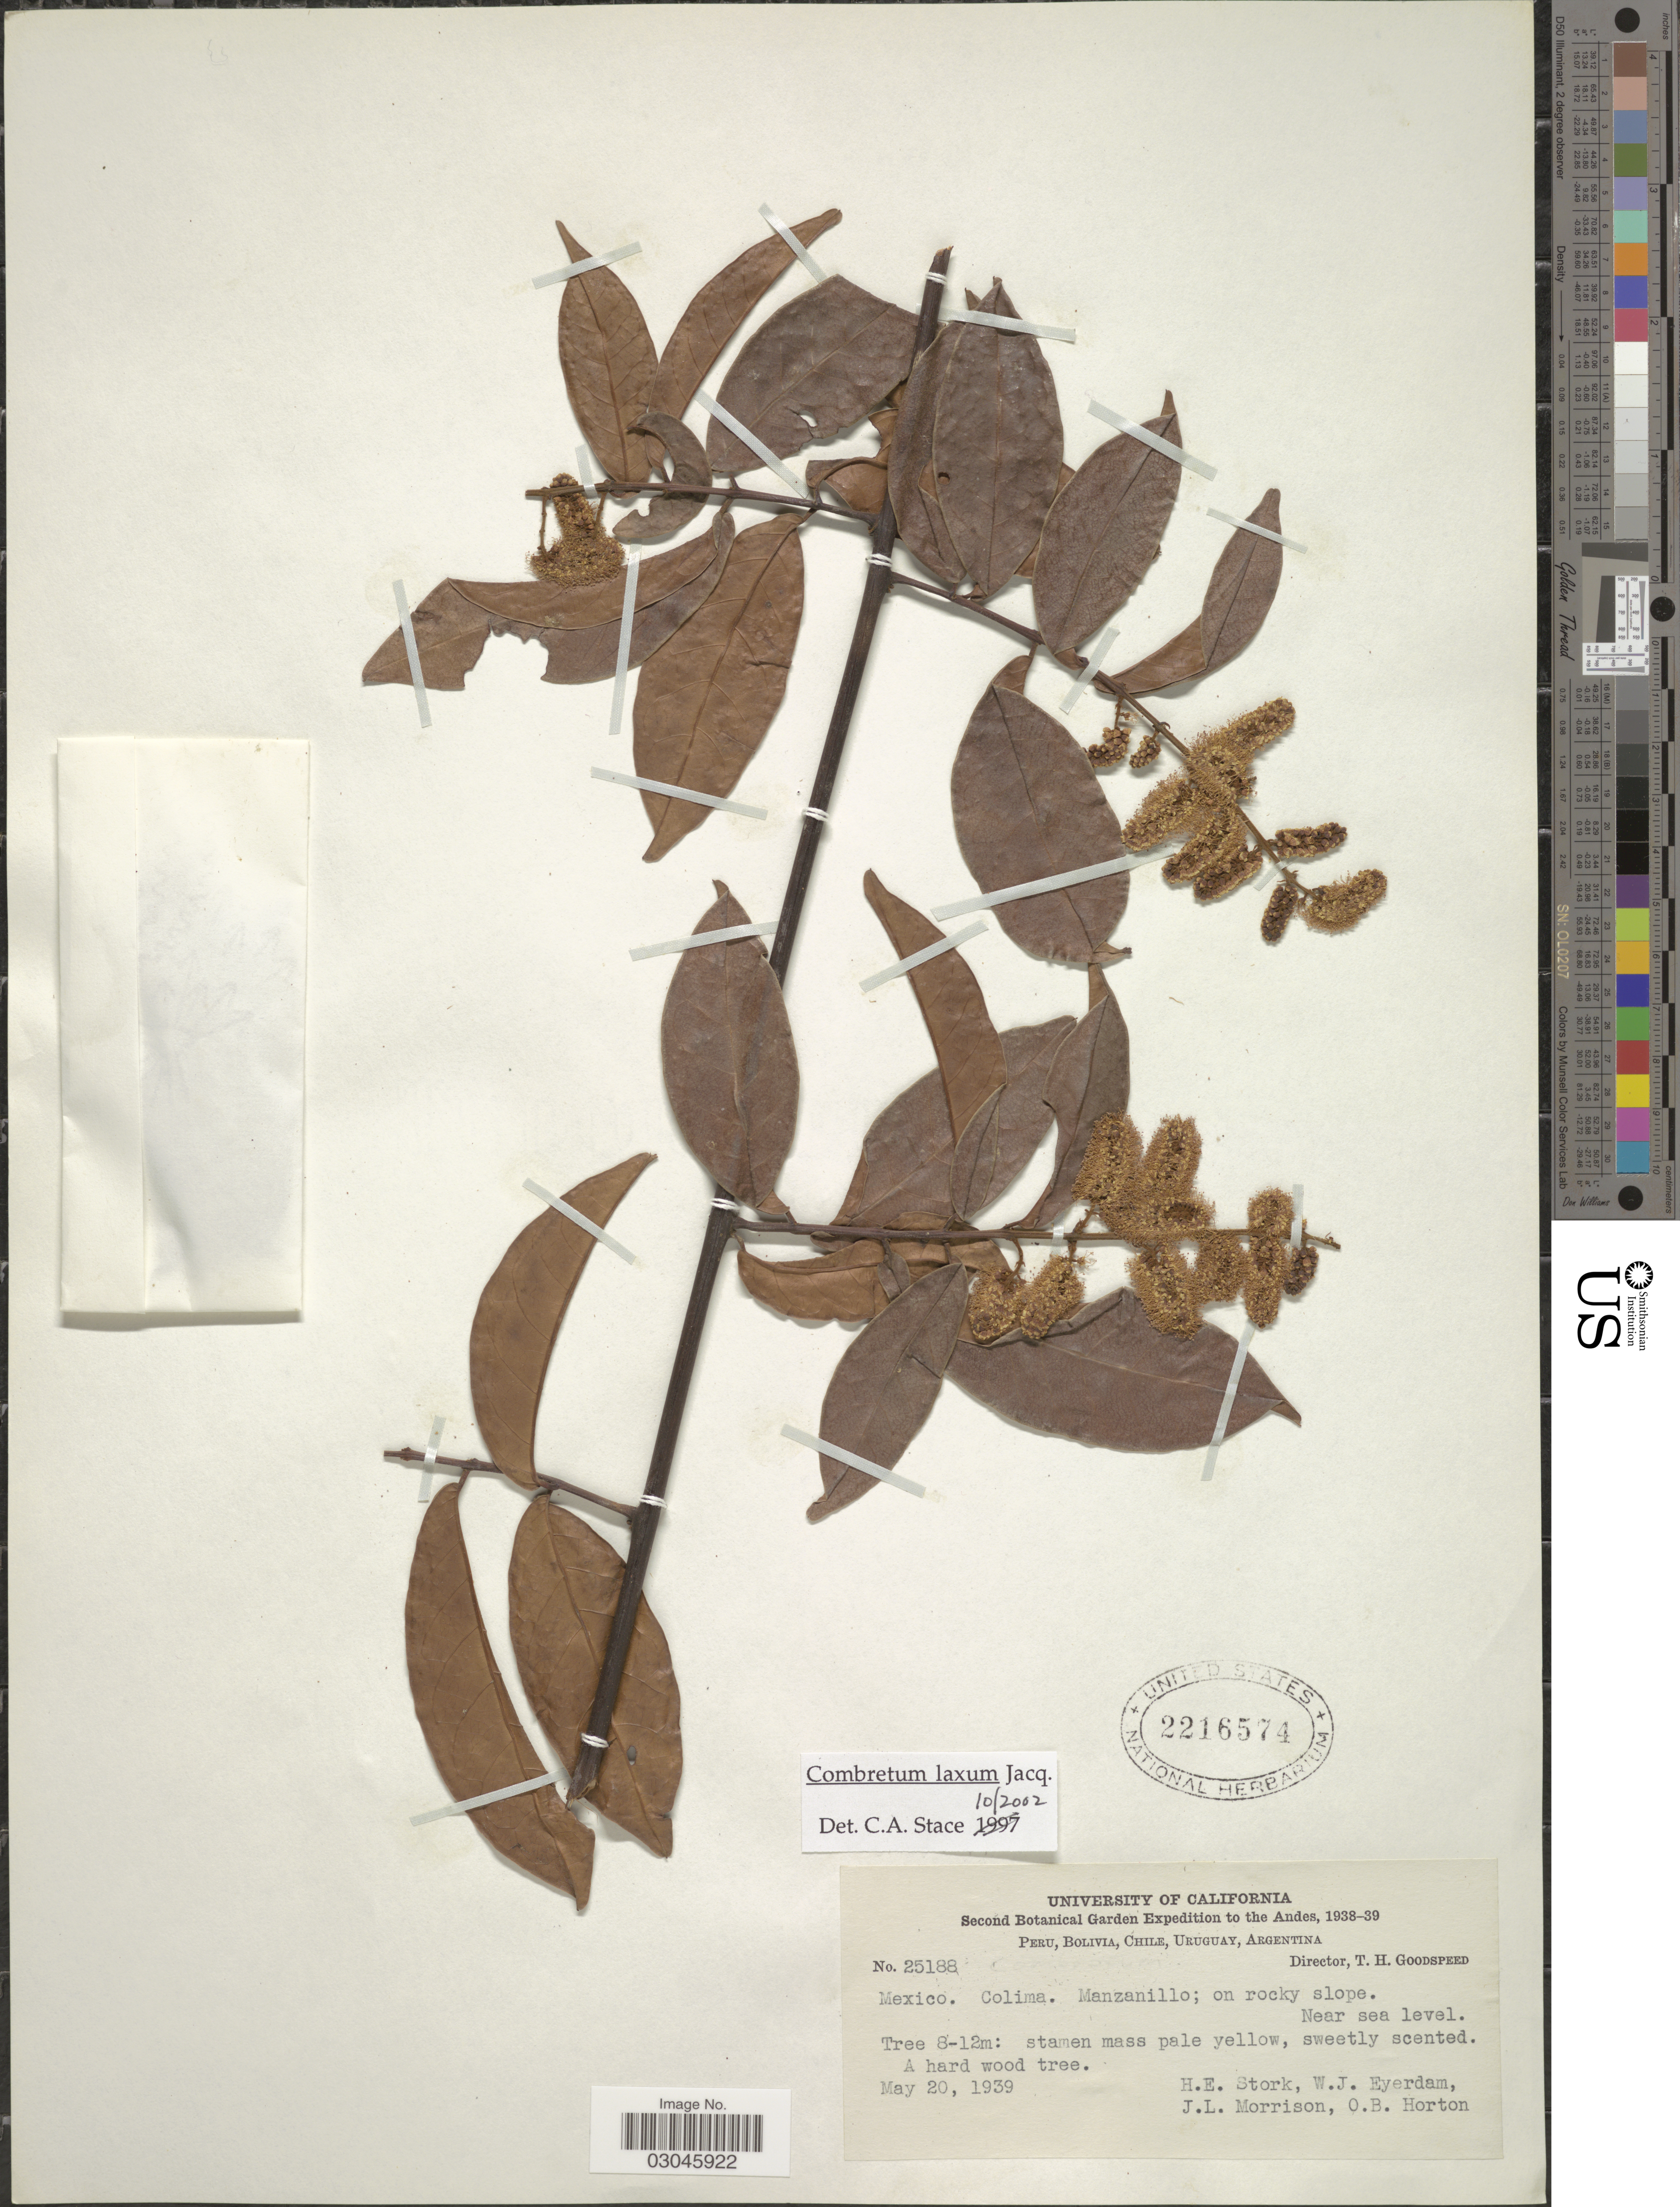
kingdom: Plantae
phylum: Tracheophyta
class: Magnoliopsida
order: Myrtales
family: Combretaceae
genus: Combretum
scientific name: Combretum laxum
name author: Jacq.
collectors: H. E. Stork, W. J. Eyerdam, J. Morrison & O. B. Horton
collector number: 25188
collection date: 1939-05-20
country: Mexico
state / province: Colima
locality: Manzanillo. The Andes.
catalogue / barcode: US 2216574